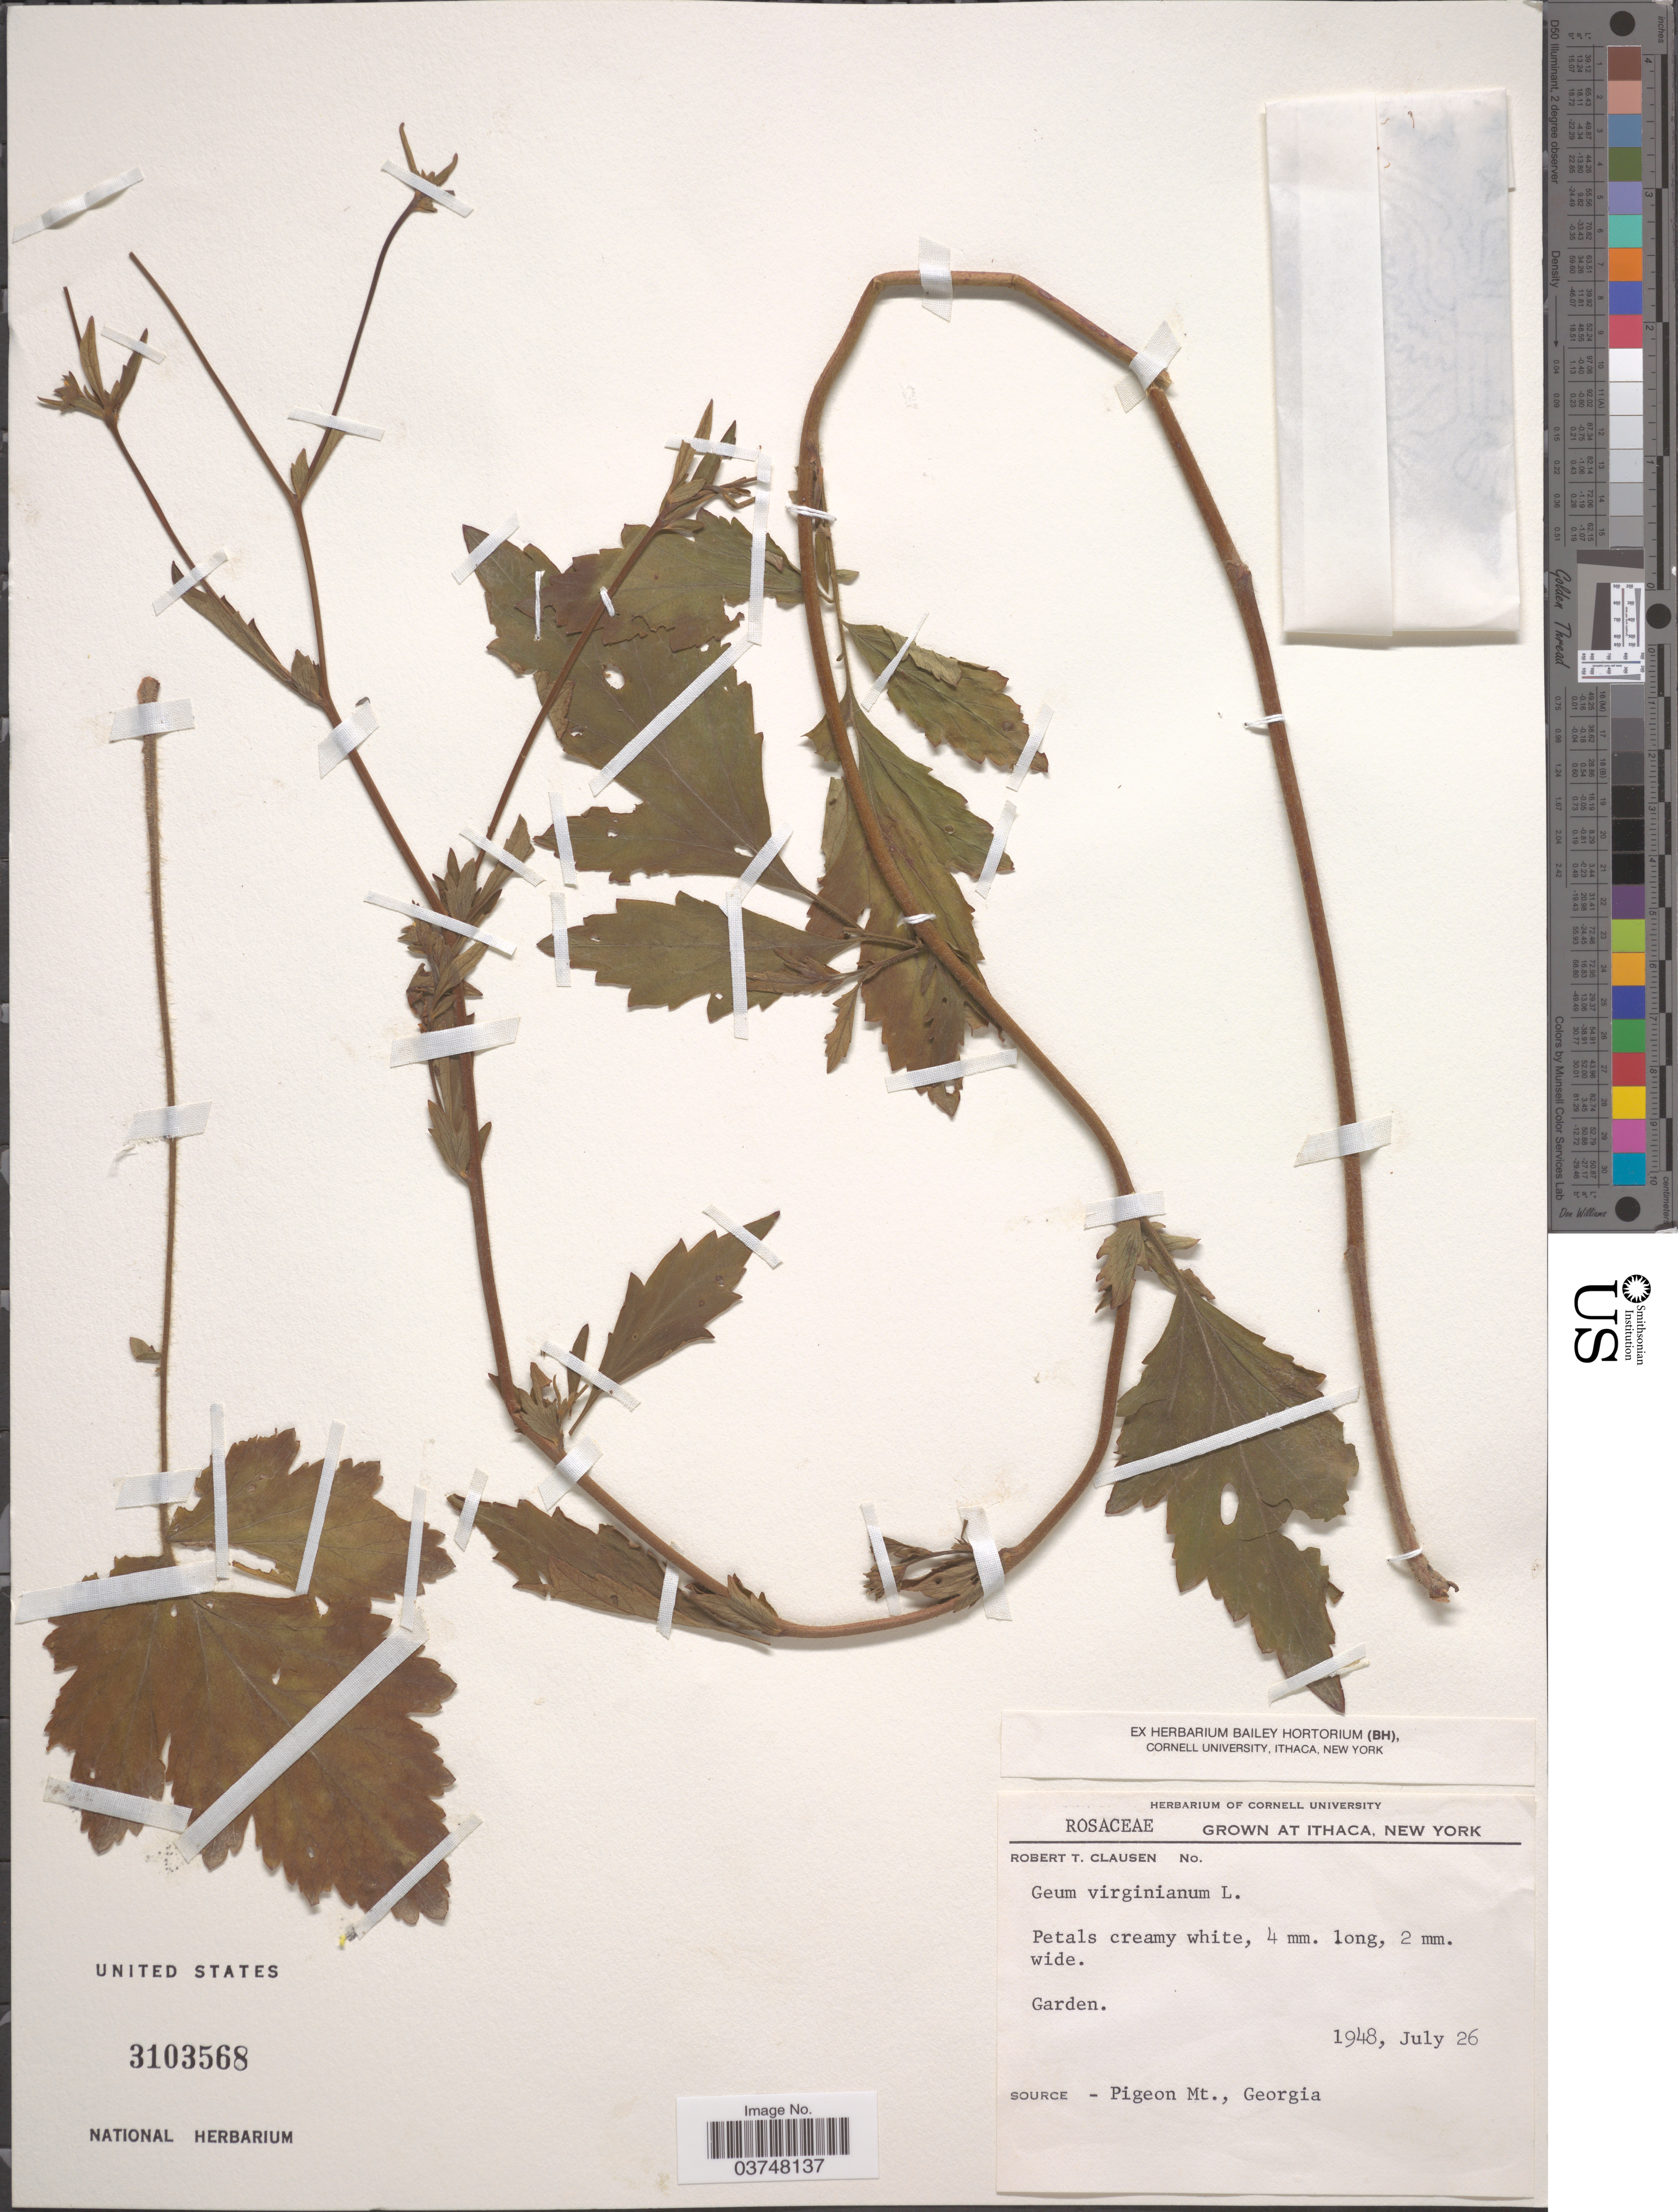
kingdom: Plantae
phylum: Tracheophyta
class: Magnoliopsida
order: Rosales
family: Rosaceae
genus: Geum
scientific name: Geum virginianum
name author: L.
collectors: R. T. Clausen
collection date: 1948-07-26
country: United States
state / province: New York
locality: Ithaca. Garden.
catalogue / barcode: US 3103568